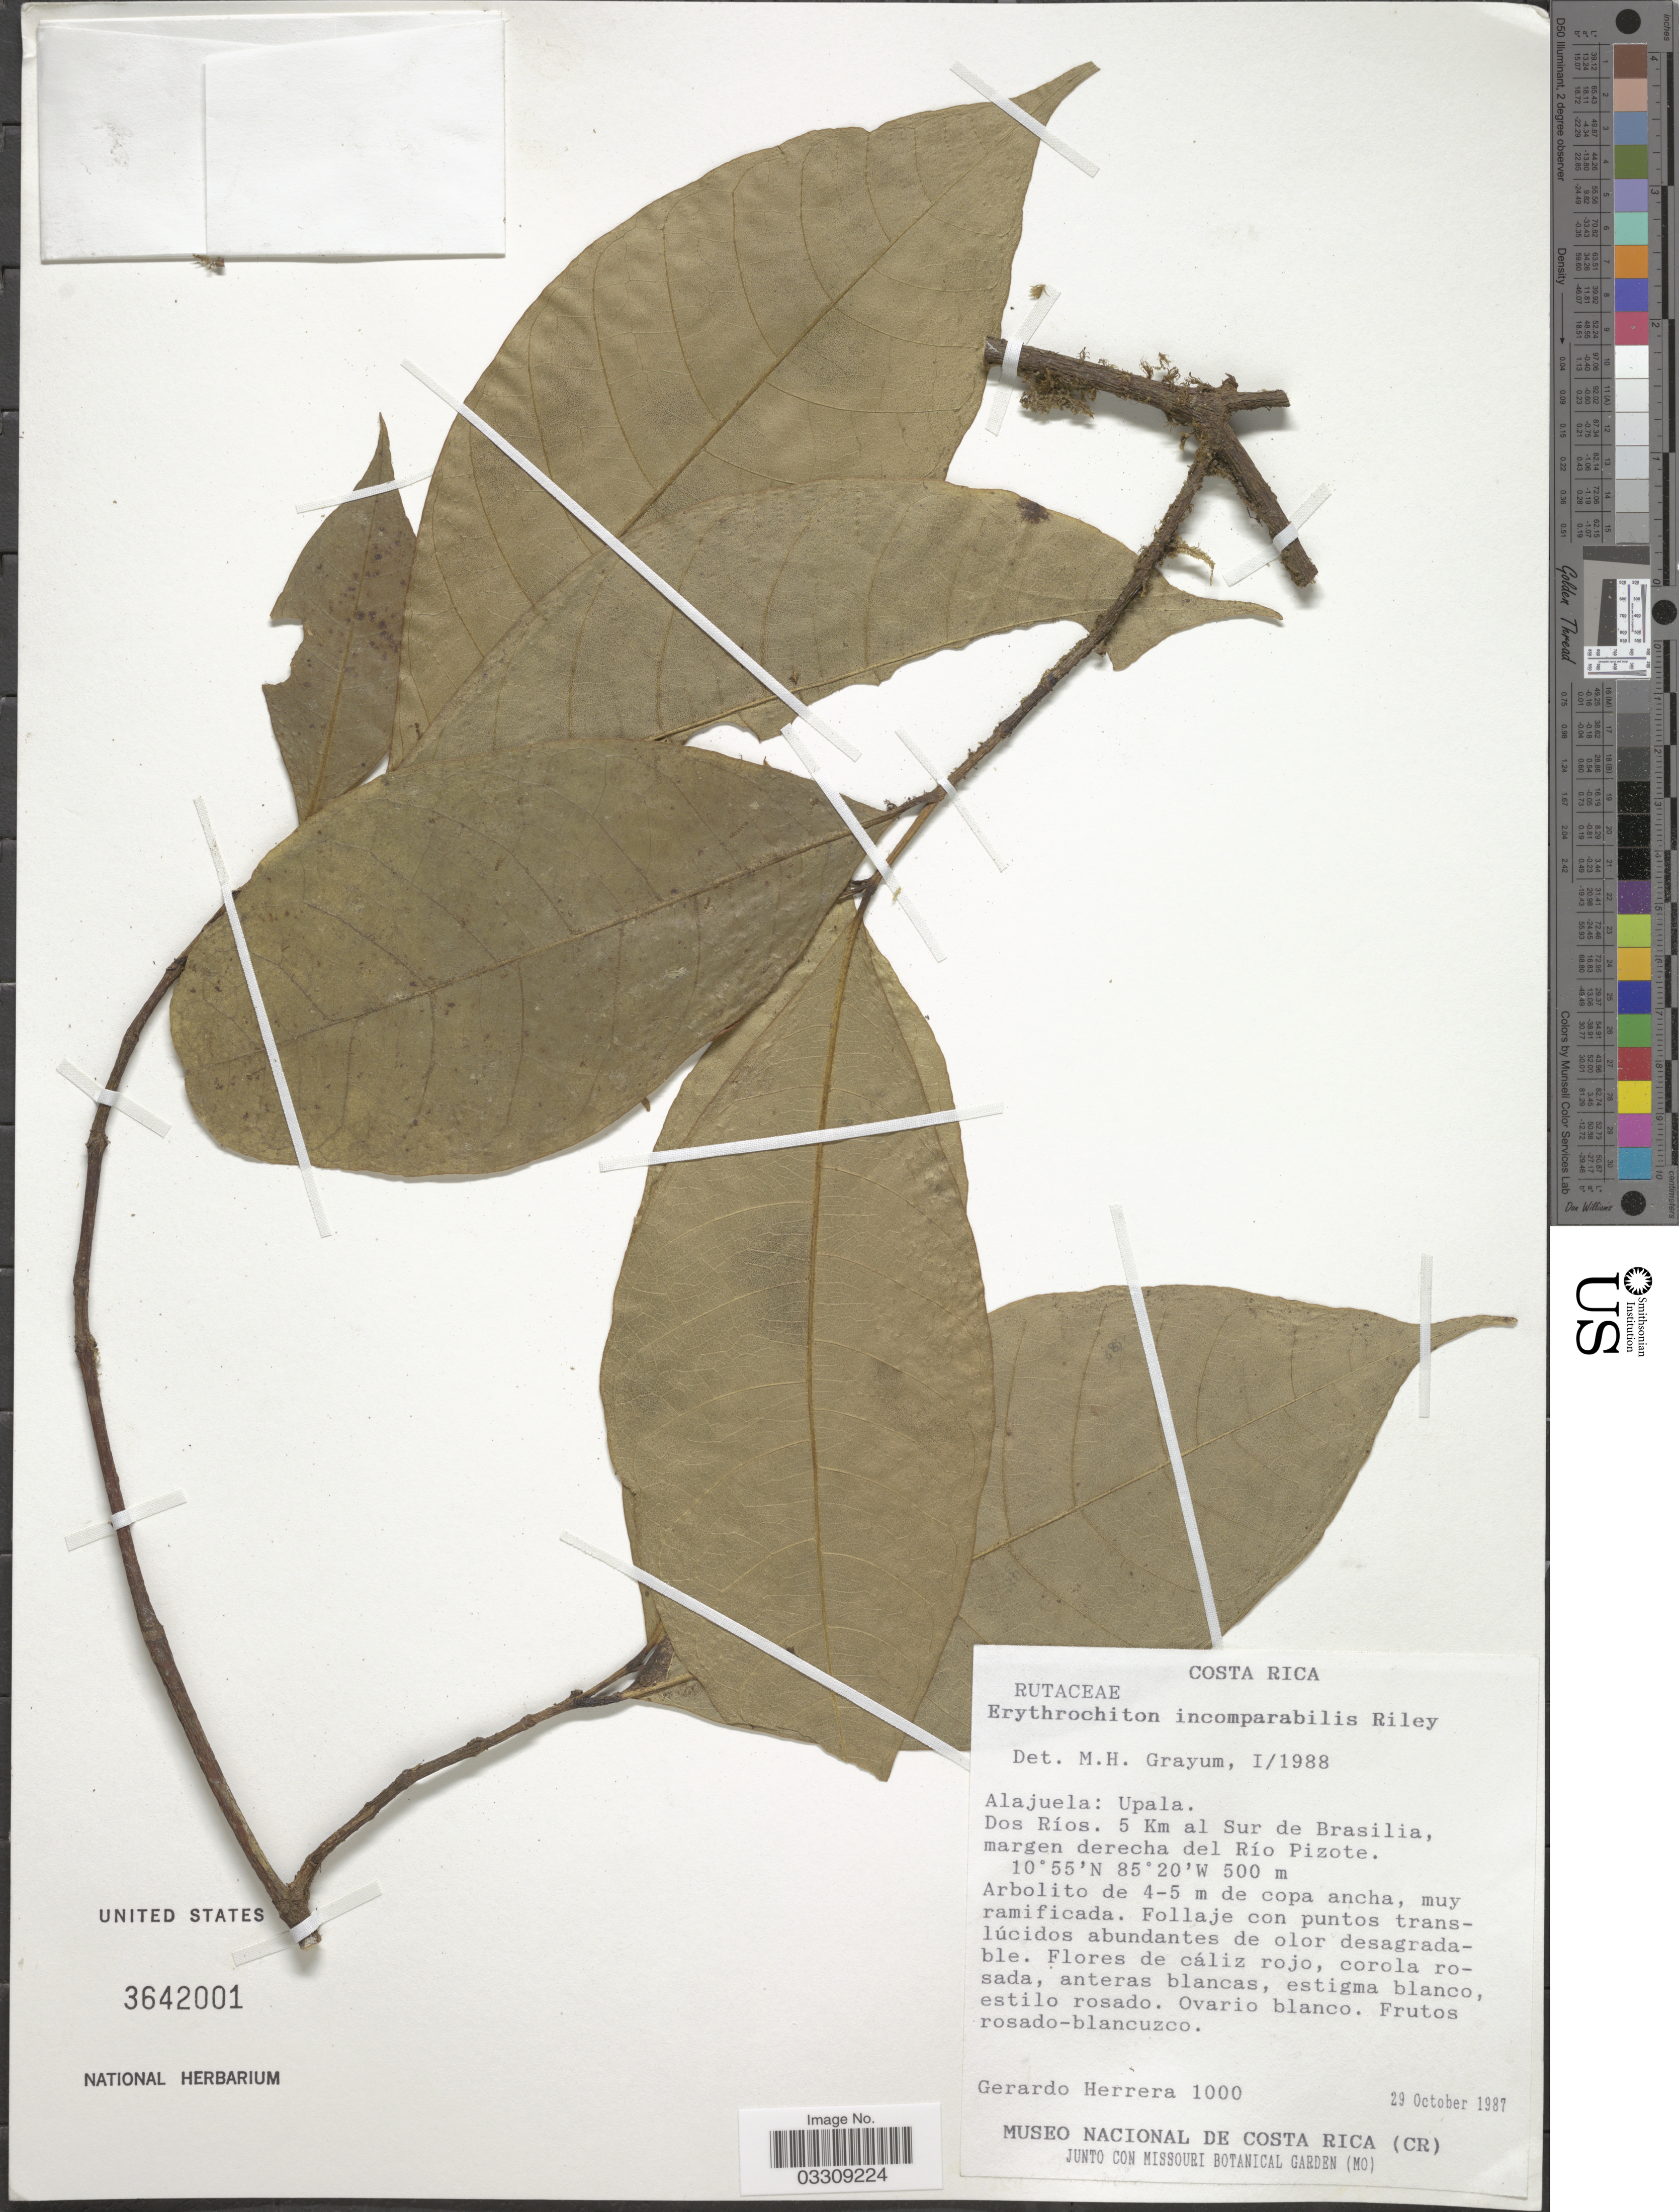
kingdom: Plantae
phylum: Tracheophyta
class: Magnoliopsida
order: Sapindales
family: Rutaceae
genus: Ravenia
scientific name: Ravenia rosea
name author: Standl.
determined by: Londoño-Echeverri, Y.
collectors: G. Herrera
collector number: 1000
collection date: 1987-10-29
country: Costa Rica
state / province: Alajuela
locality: Upala. Dos Ríos. 5 Km al Sur de Brasilia, margen derecha del Río Pizote.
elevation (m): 500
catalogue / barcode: US 3642001